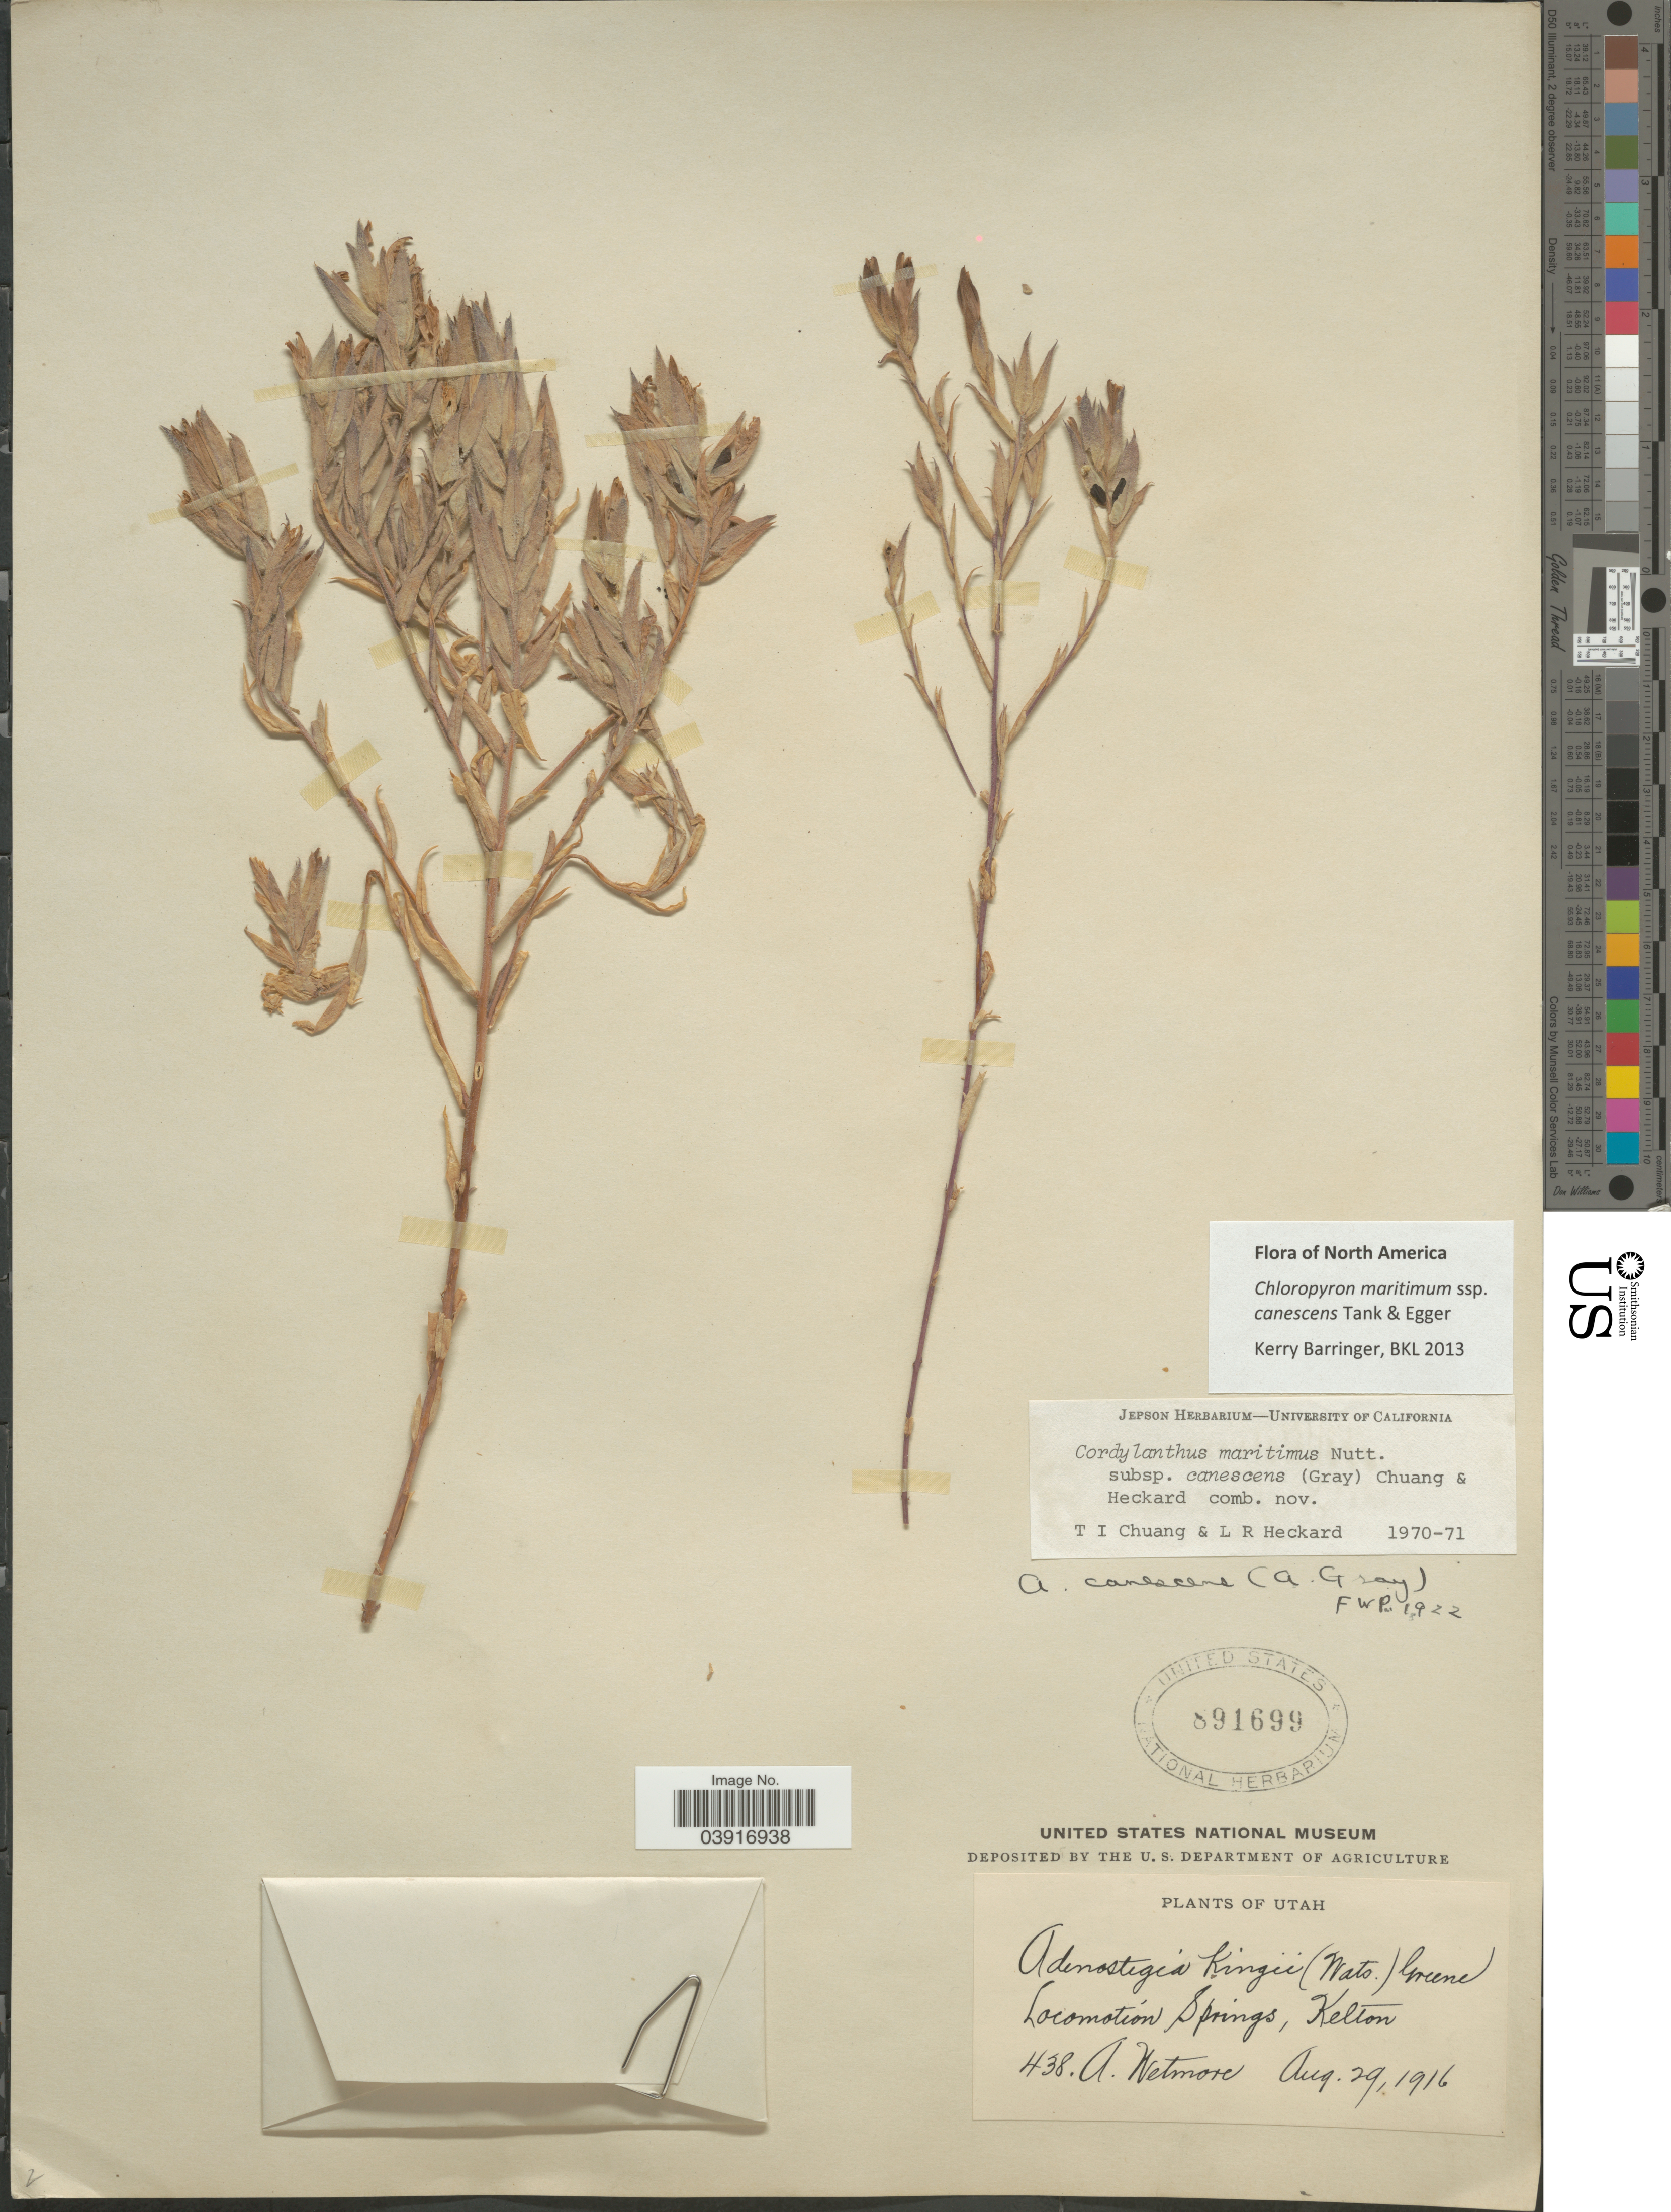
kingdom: Plantae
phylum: Tracheophyta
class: Magnoliopsida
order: Lamiales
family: Orobanchaceae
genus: Chloropyron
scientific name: Chloropyron maritimum subsp. canescens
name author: (A. Gray) Tank & J.M. Egger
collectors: A. Wetmore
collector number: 438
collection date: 1916-08-29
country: United States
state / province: Utah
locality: Locomotion Springs, Kelton.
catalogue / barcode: US 891699